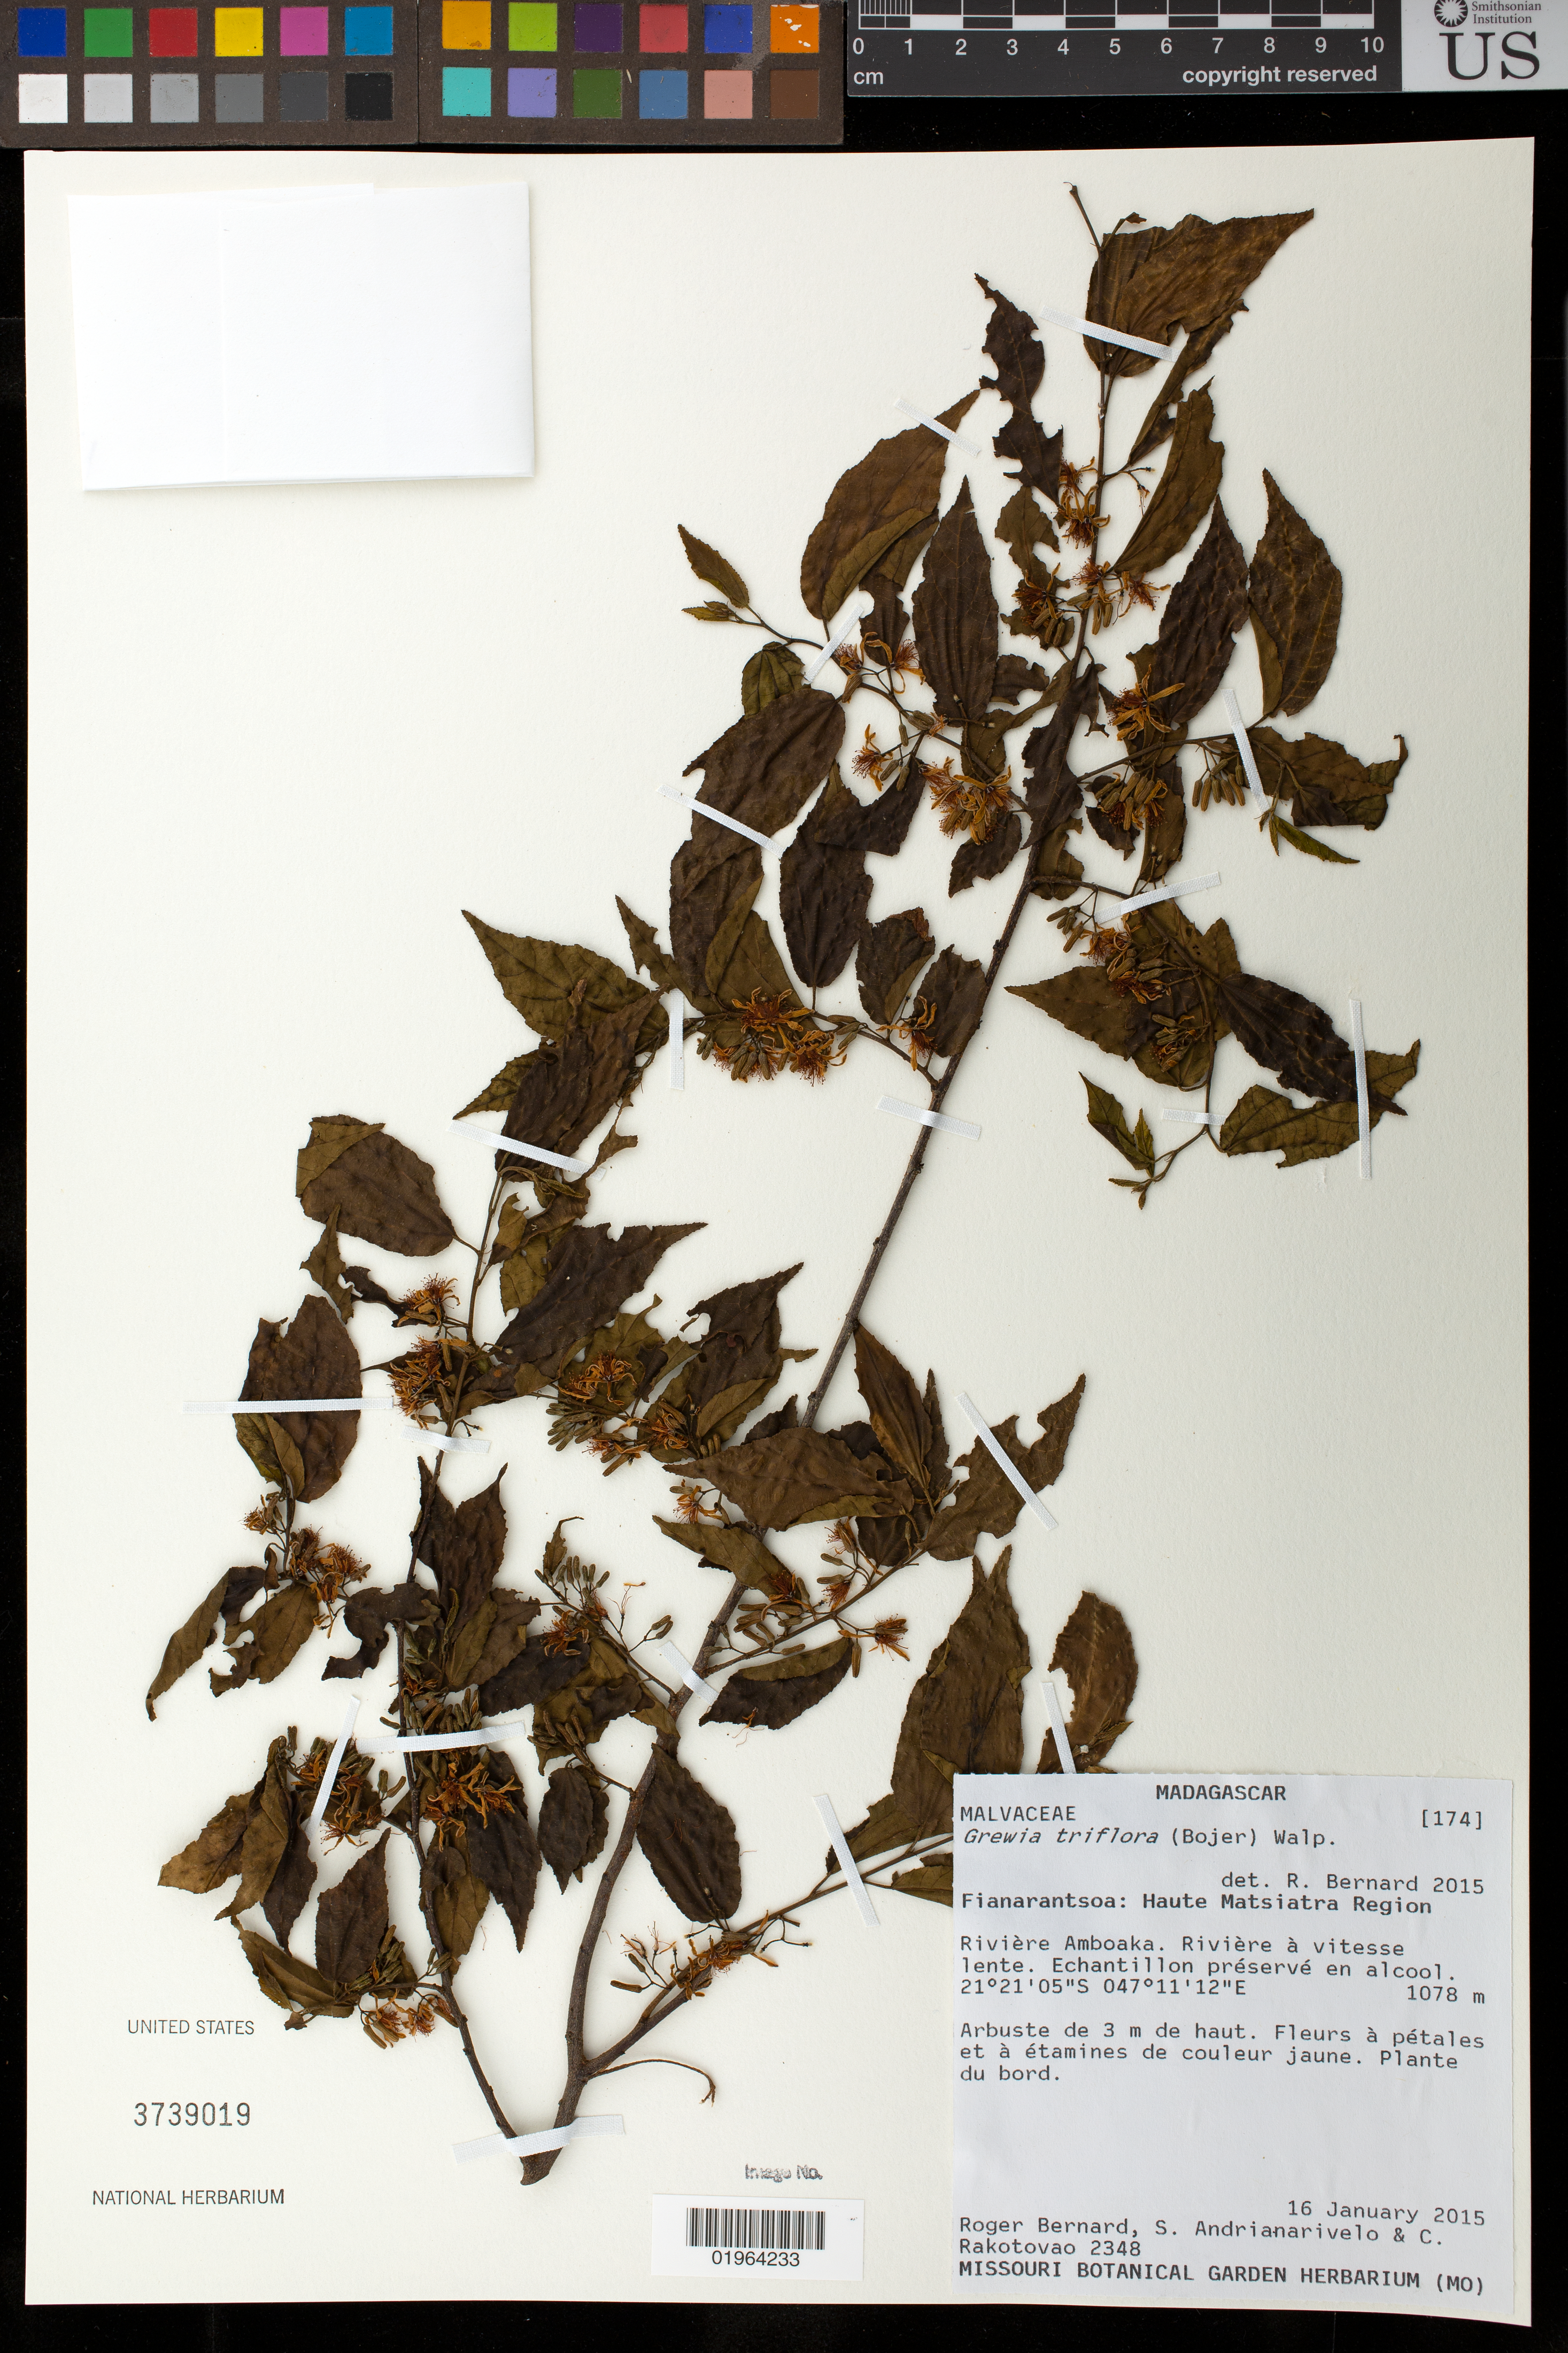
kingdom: Plantae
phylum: Tracheophyta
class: Magnoliopsida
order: Malvales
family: Malvaceae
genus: Grewia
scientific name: Grewia triflora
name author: (Bojer) Walp.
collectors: R. Bernard, S. Andrianarivelo & C. Rakotovao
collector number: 2348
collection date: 2015-01-16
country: Madagascar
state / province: Haute Matsiatra / Vatovavy Fitovinany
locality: Haute Matsiatra Region, Riviere Amboaka.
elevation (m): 1078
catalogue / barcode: US 3739019